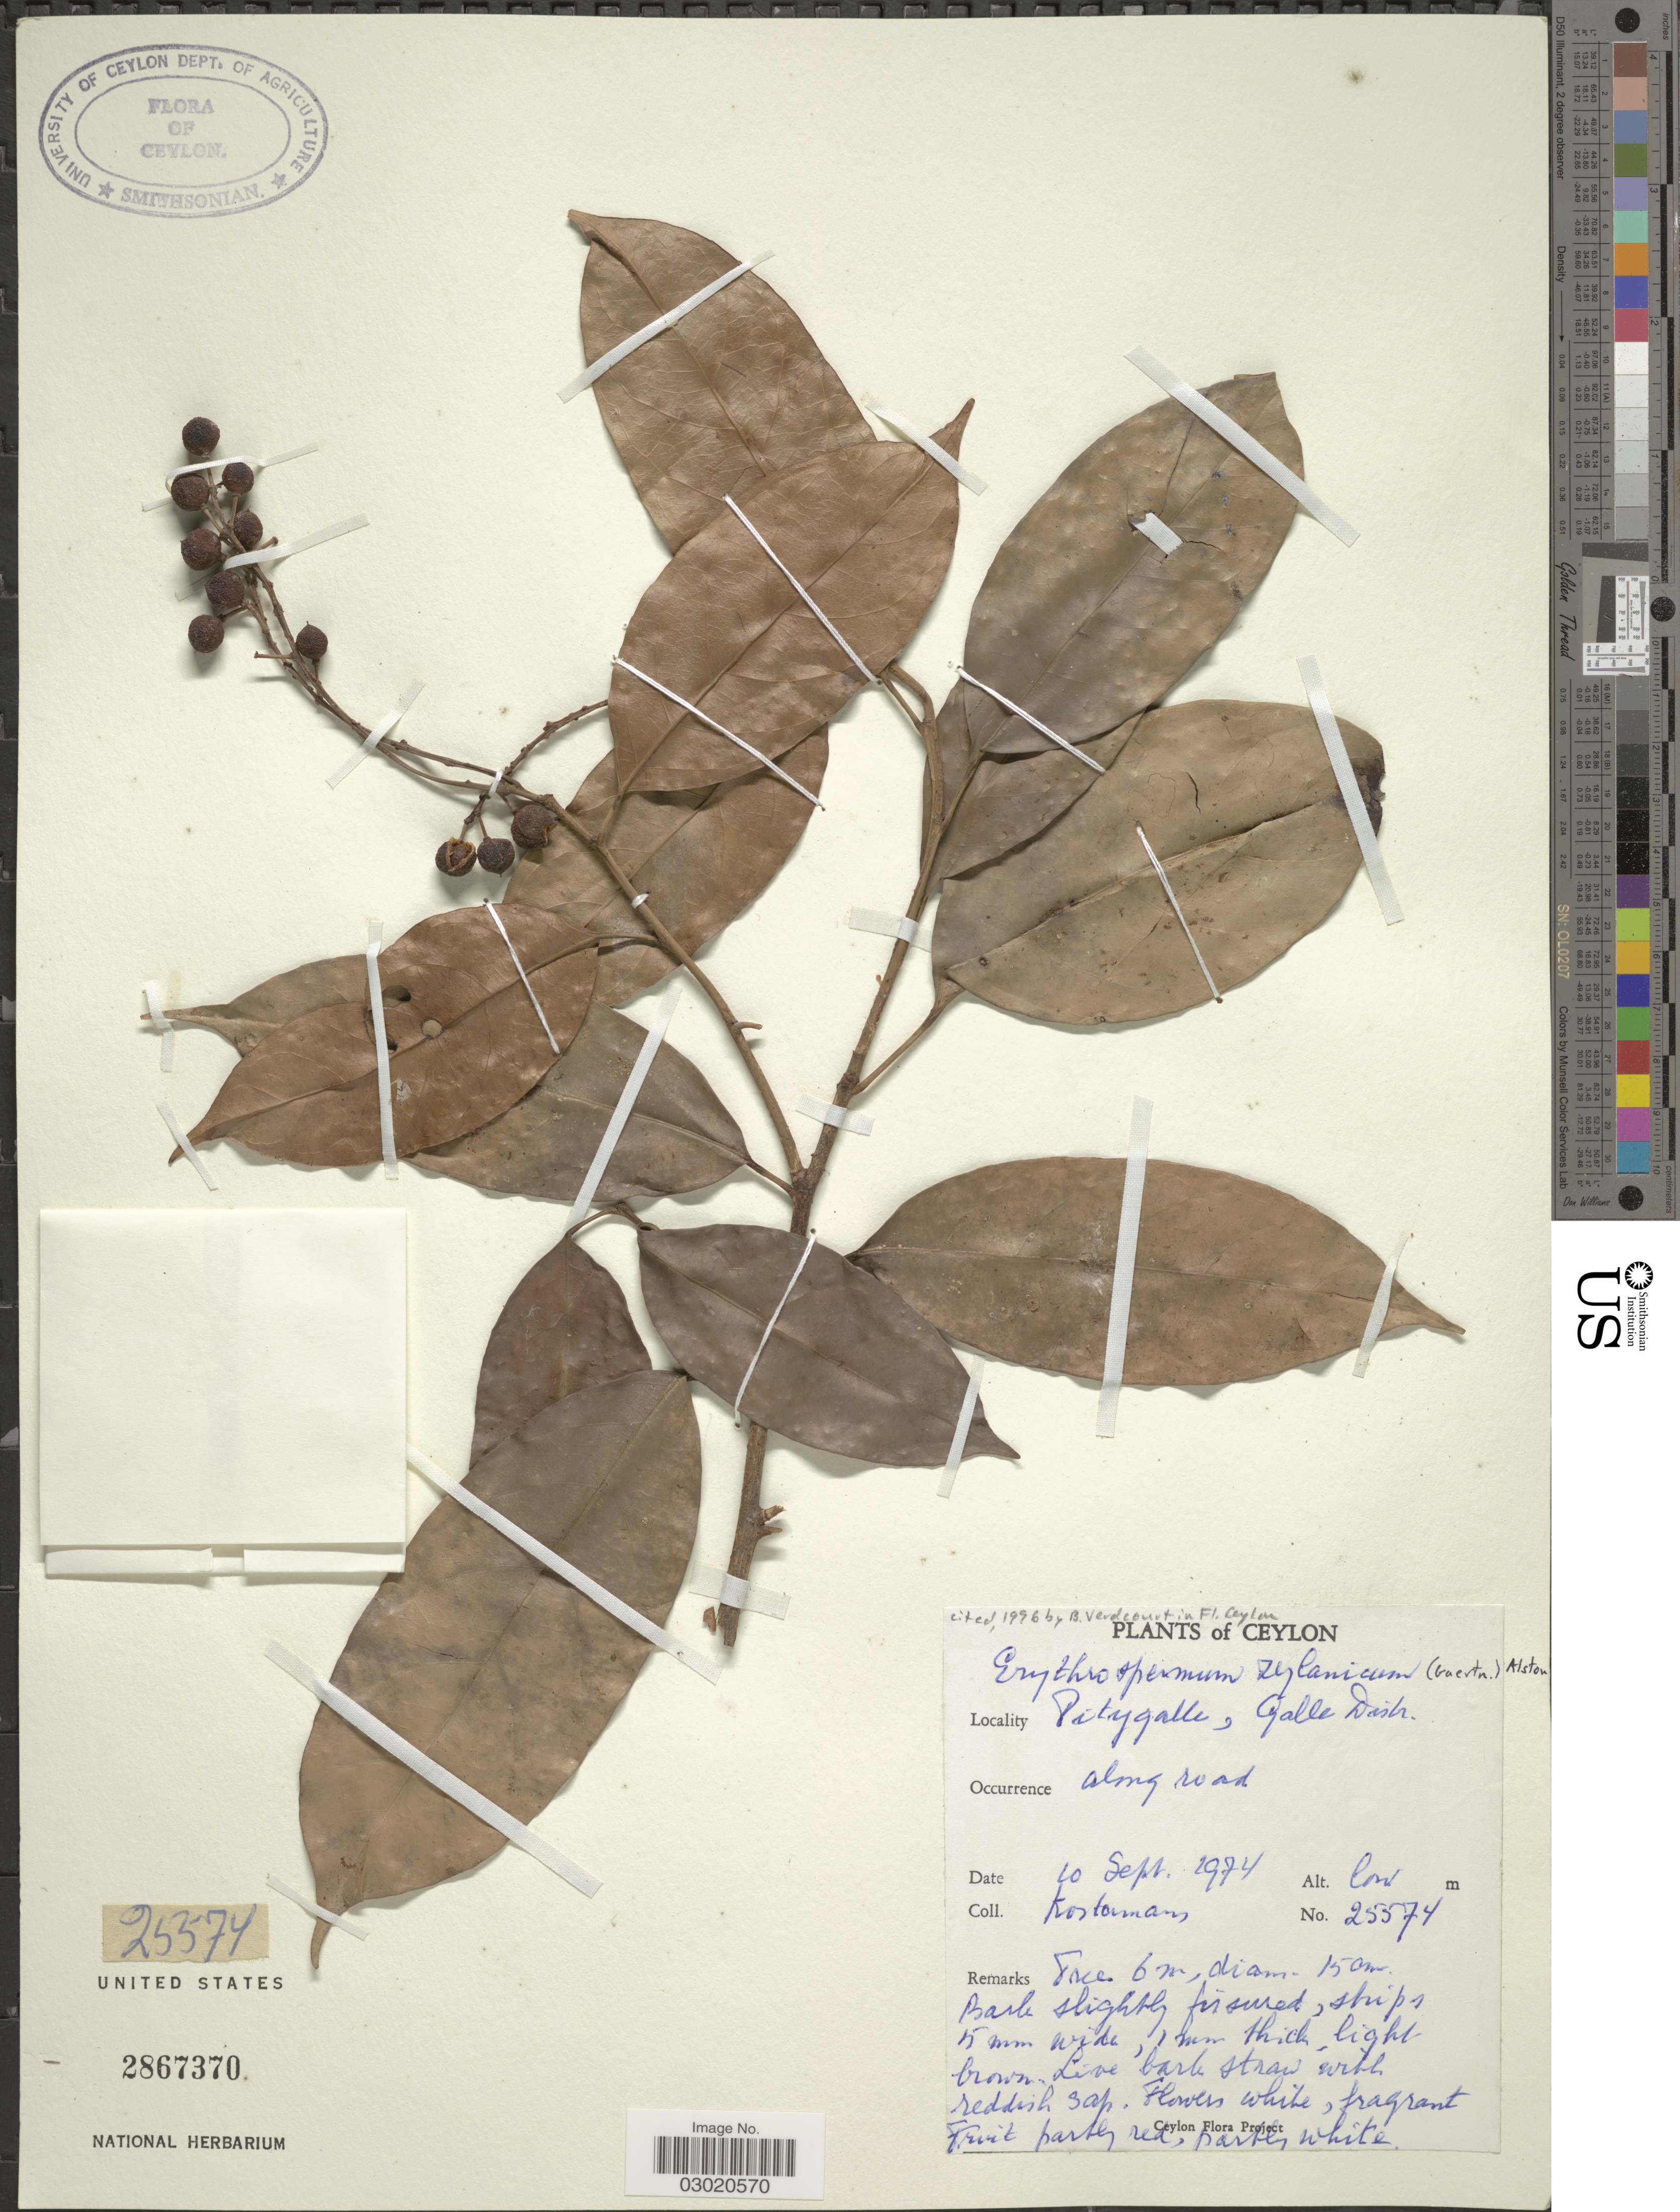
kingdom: Plantae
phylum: Tracheophyta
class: Magnoliopsida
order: Malpighiales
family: Achariaceae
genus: Erythrospermum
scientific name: Erythrospermum zeylanicum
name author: (Gaertn.) Alston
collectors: Kostermans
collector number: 25574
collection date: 1974-09-10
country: Sri Lanka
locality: Ceylon, Pitygalle, Galle Distr.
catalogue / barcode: US 2867370